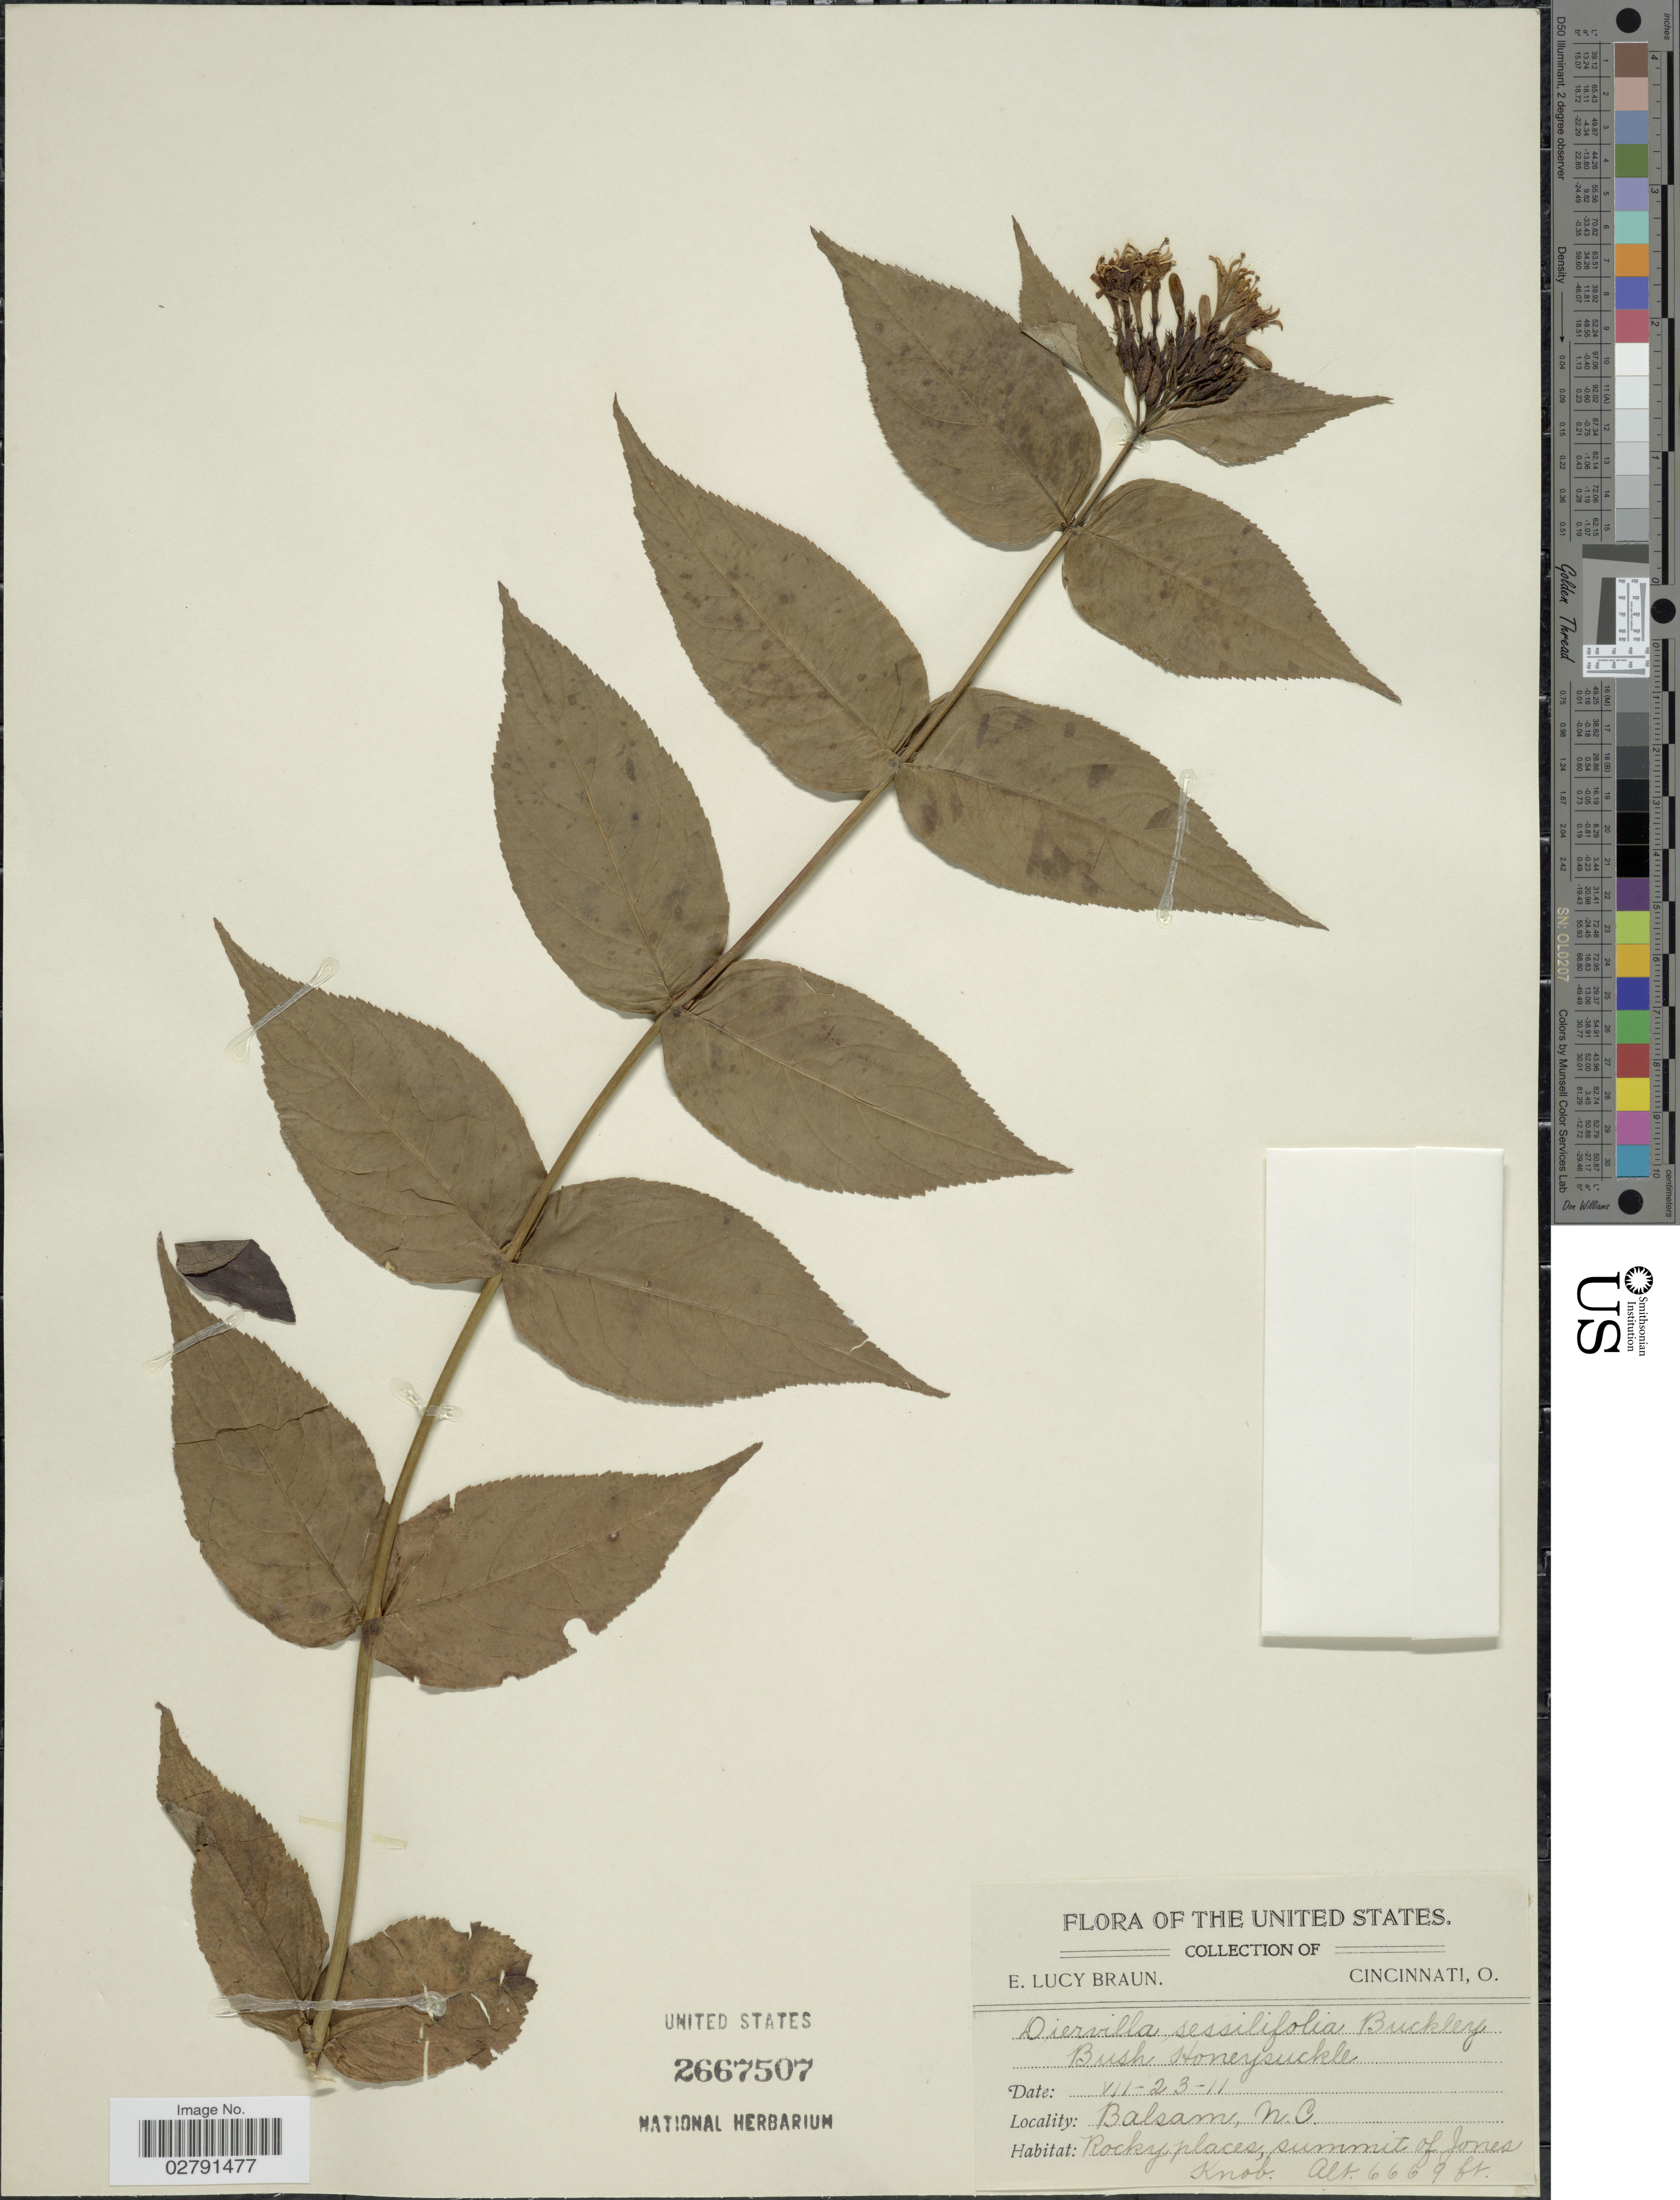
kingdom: Plantae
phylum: Tracheophyta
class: Magnoliopsida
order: Dipsacales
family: Caprifoliaceae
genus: Diervilla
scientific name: Diervilla sessilifolia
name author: Buckley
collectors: E. L. Braun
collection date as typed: Transcribed d/m/y: 23/7/11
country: United States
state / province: North Carolina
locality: Balsam, N.C., Rocky places, summit of Jones Knob.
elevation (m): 2033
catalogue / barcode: US 2667507